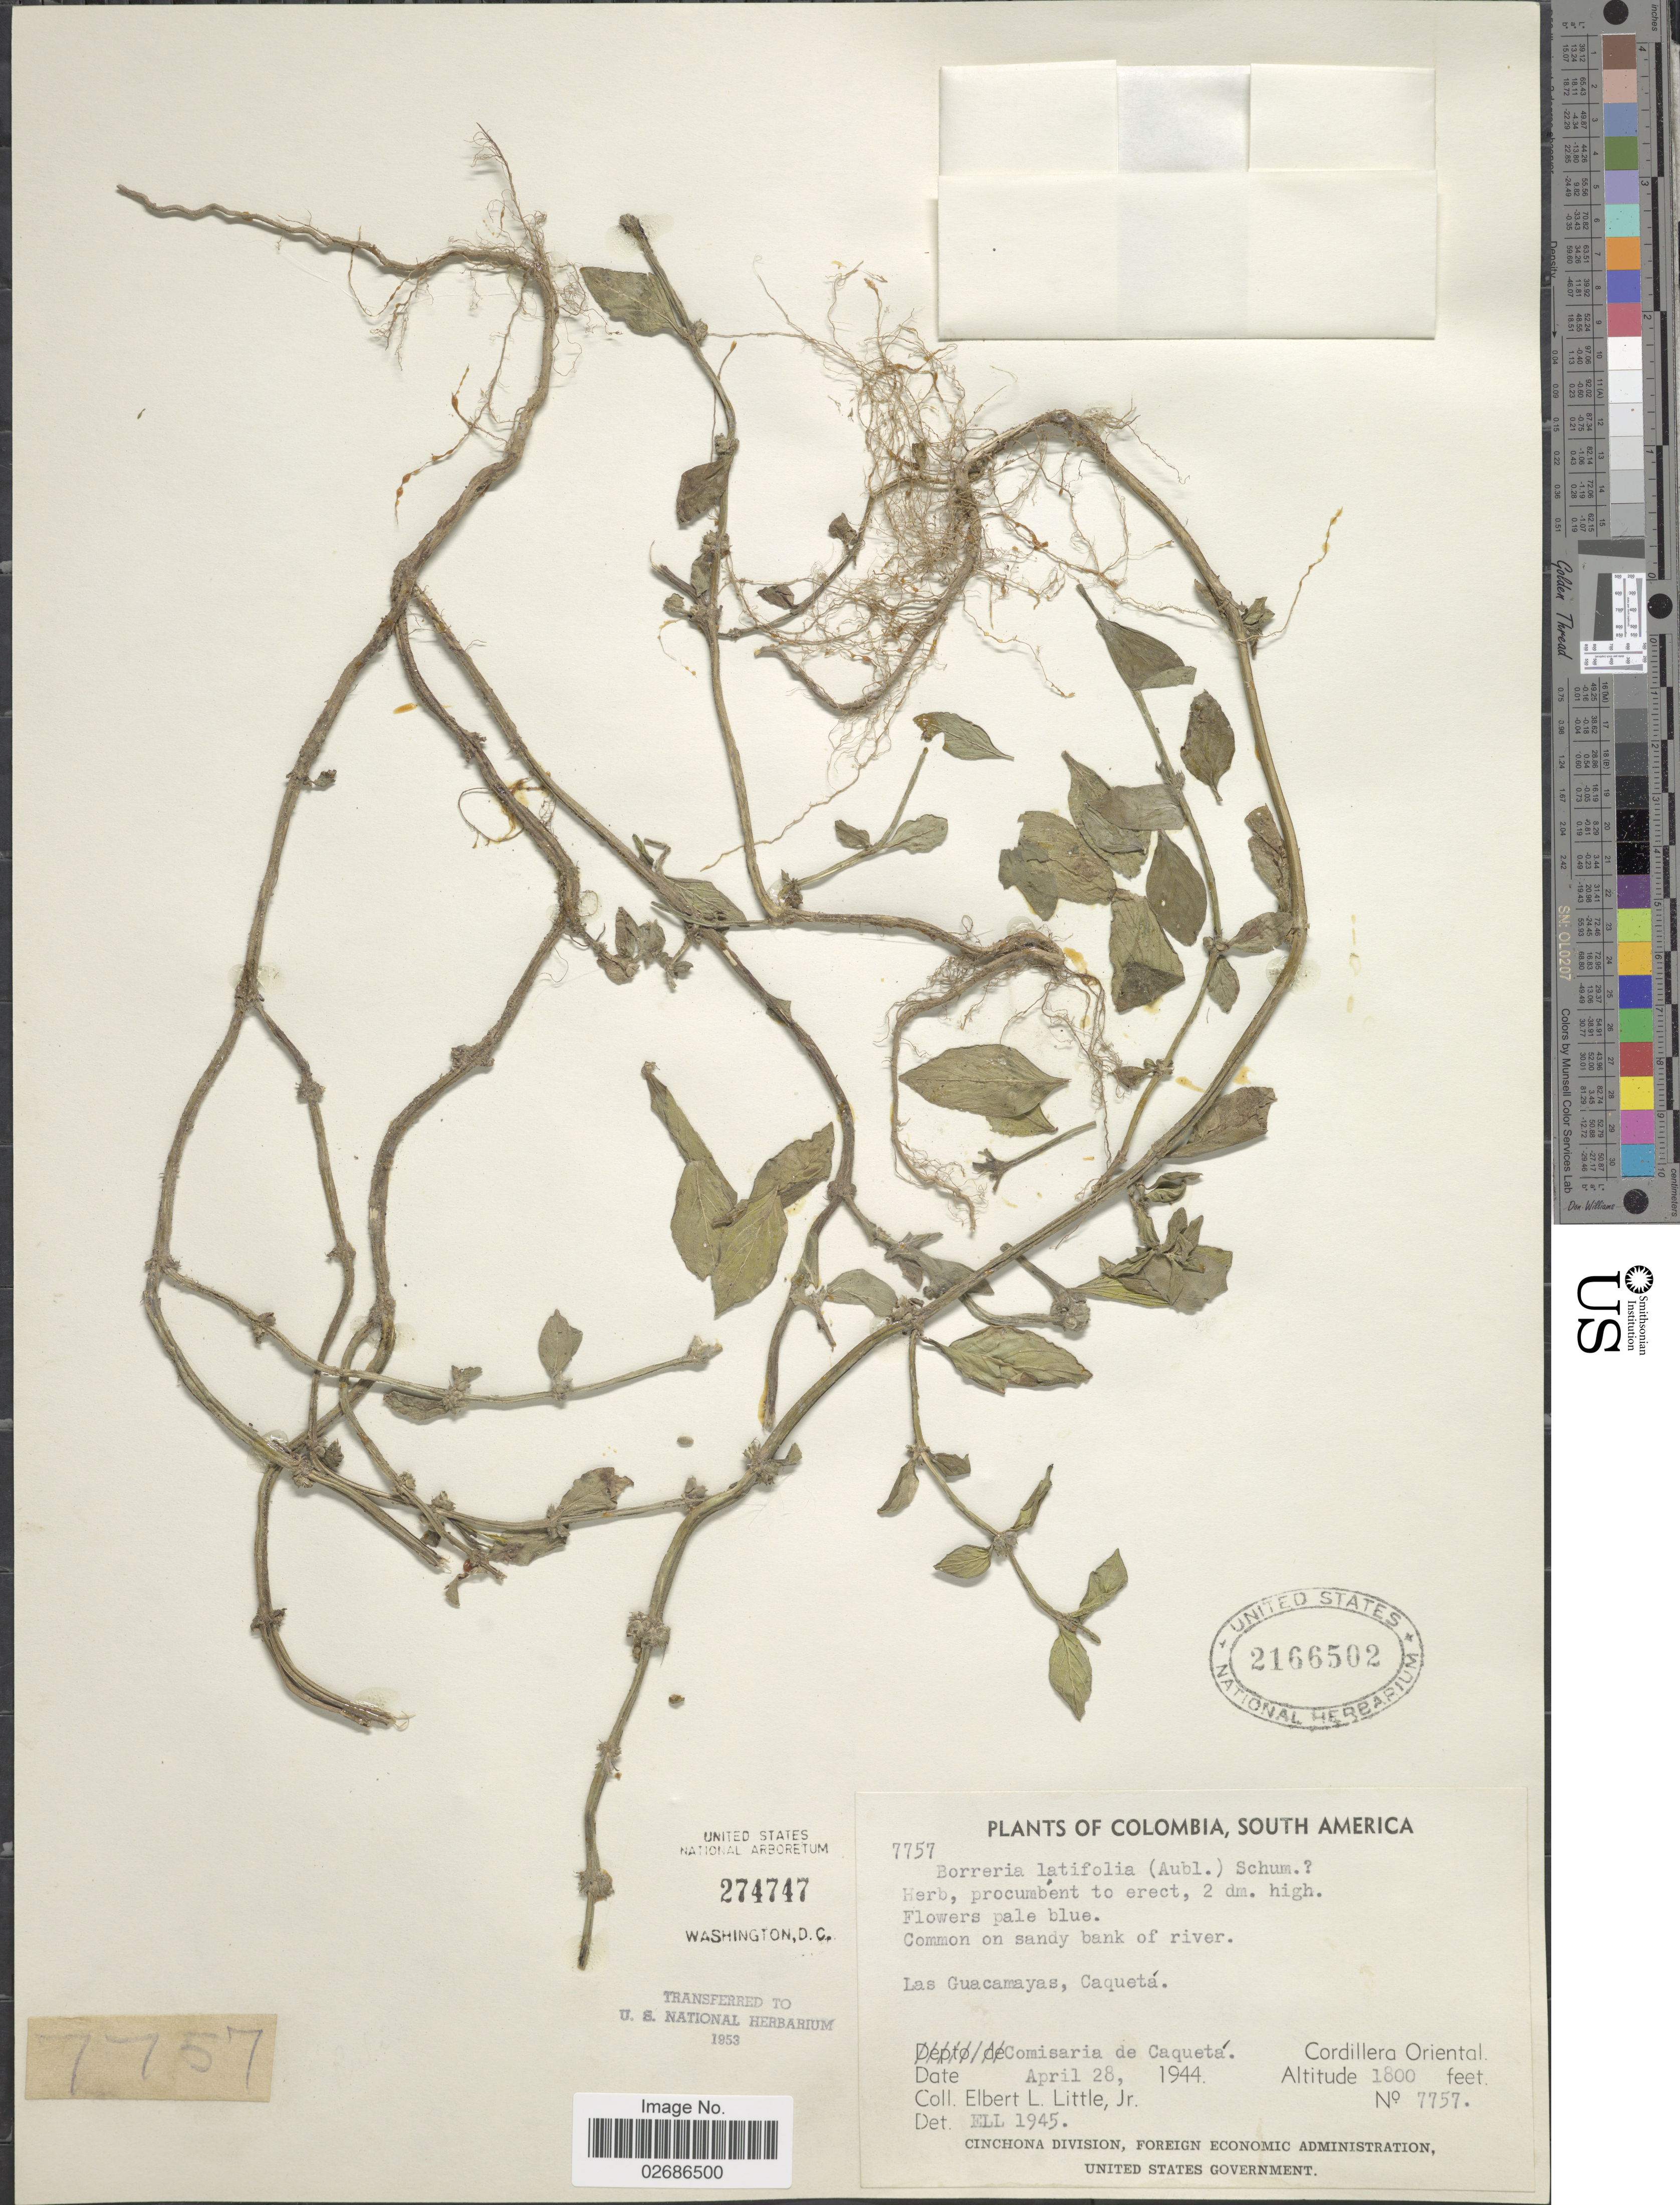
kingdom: Plantae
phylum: Tracheophyta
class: Magnoliopsida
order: Gentianales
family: Rubiaceae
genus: Borreria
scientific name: Borreria latifolia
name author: (Aubl.) K. Schum.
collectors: E. L. Little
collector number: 7757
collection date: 1944-04-28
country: Colombia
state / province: Caquetá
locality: Las Guacamayas: Caqueta, Comisaria de Caqueta, Cordillera Oriental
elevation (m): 549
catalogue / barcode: US 2166502